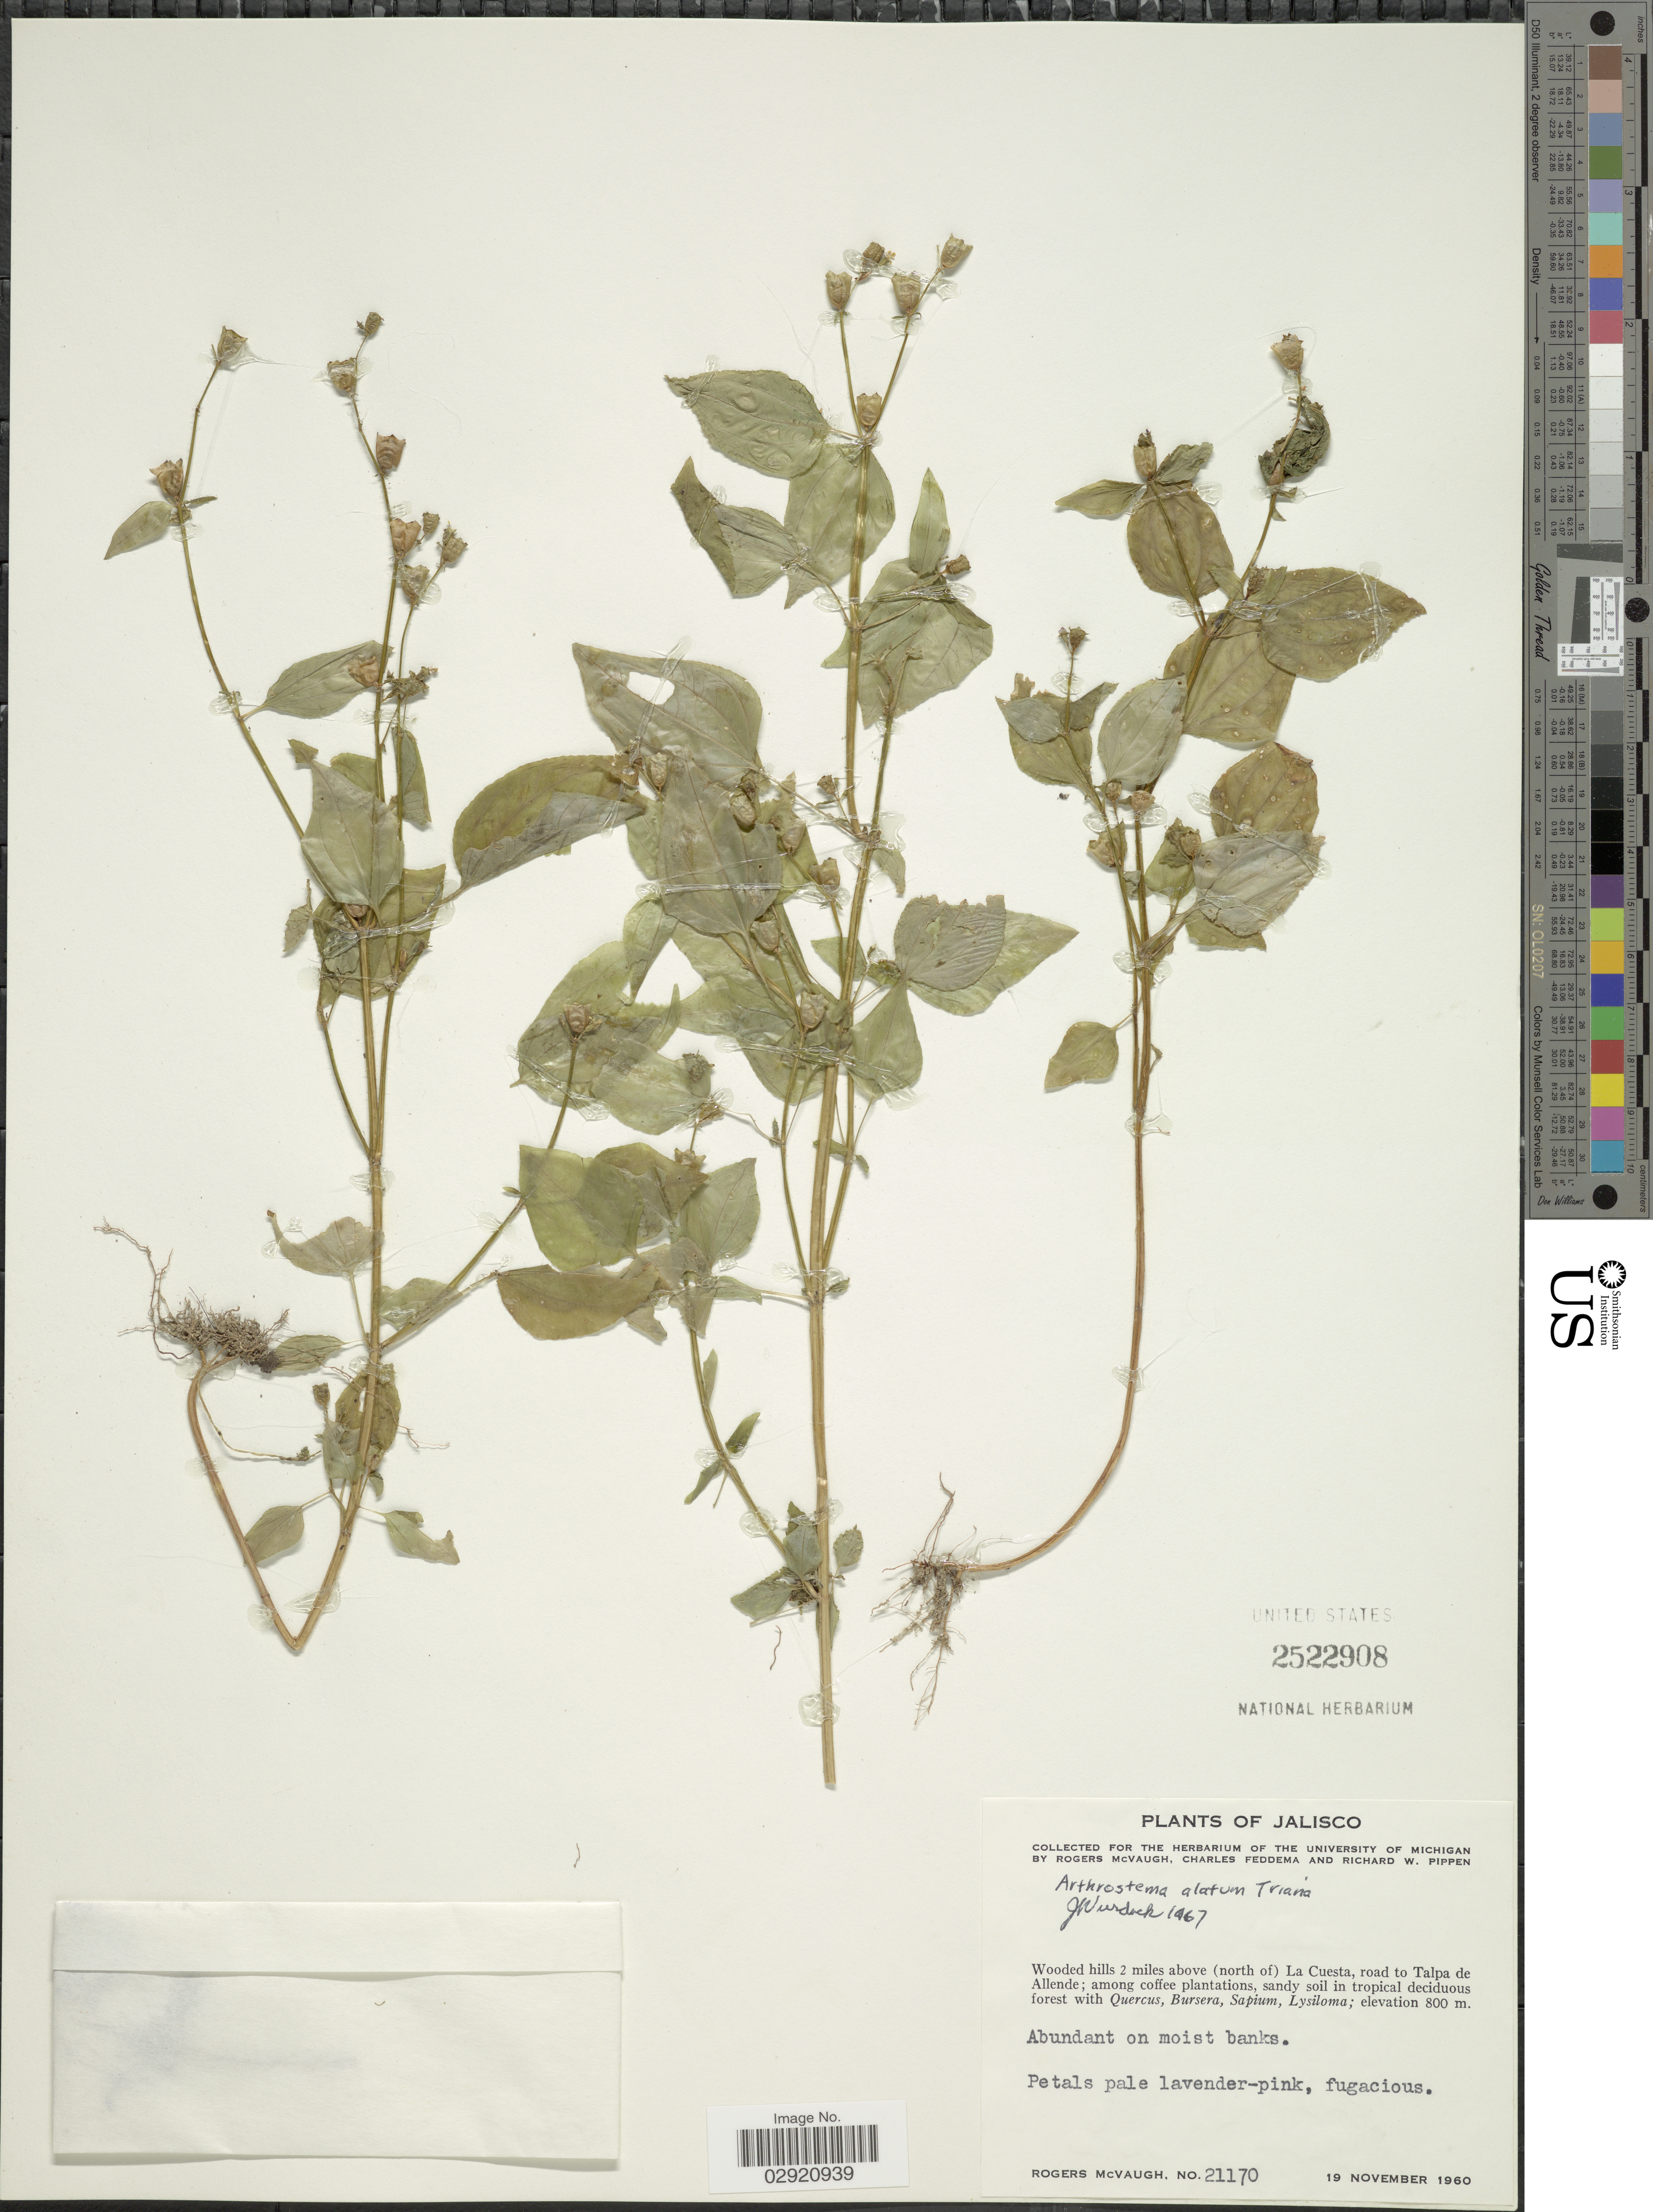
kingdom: Plantae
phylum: Tracheophyta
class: Magnoliopsida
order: Myrtales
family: Melastomataceae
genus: Arthrostemma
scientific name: Arthrostemma alatum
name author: Triana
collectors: R. McVaugh, C. Feddema & R. W. Pippen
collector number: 21170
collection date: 1960-11-19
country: Mexico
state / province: Jalisco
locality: Wooded hills 2 miles above (north of) La Cuesta, road to Talpa de Allende.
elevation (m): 800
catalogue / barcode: US 2522908